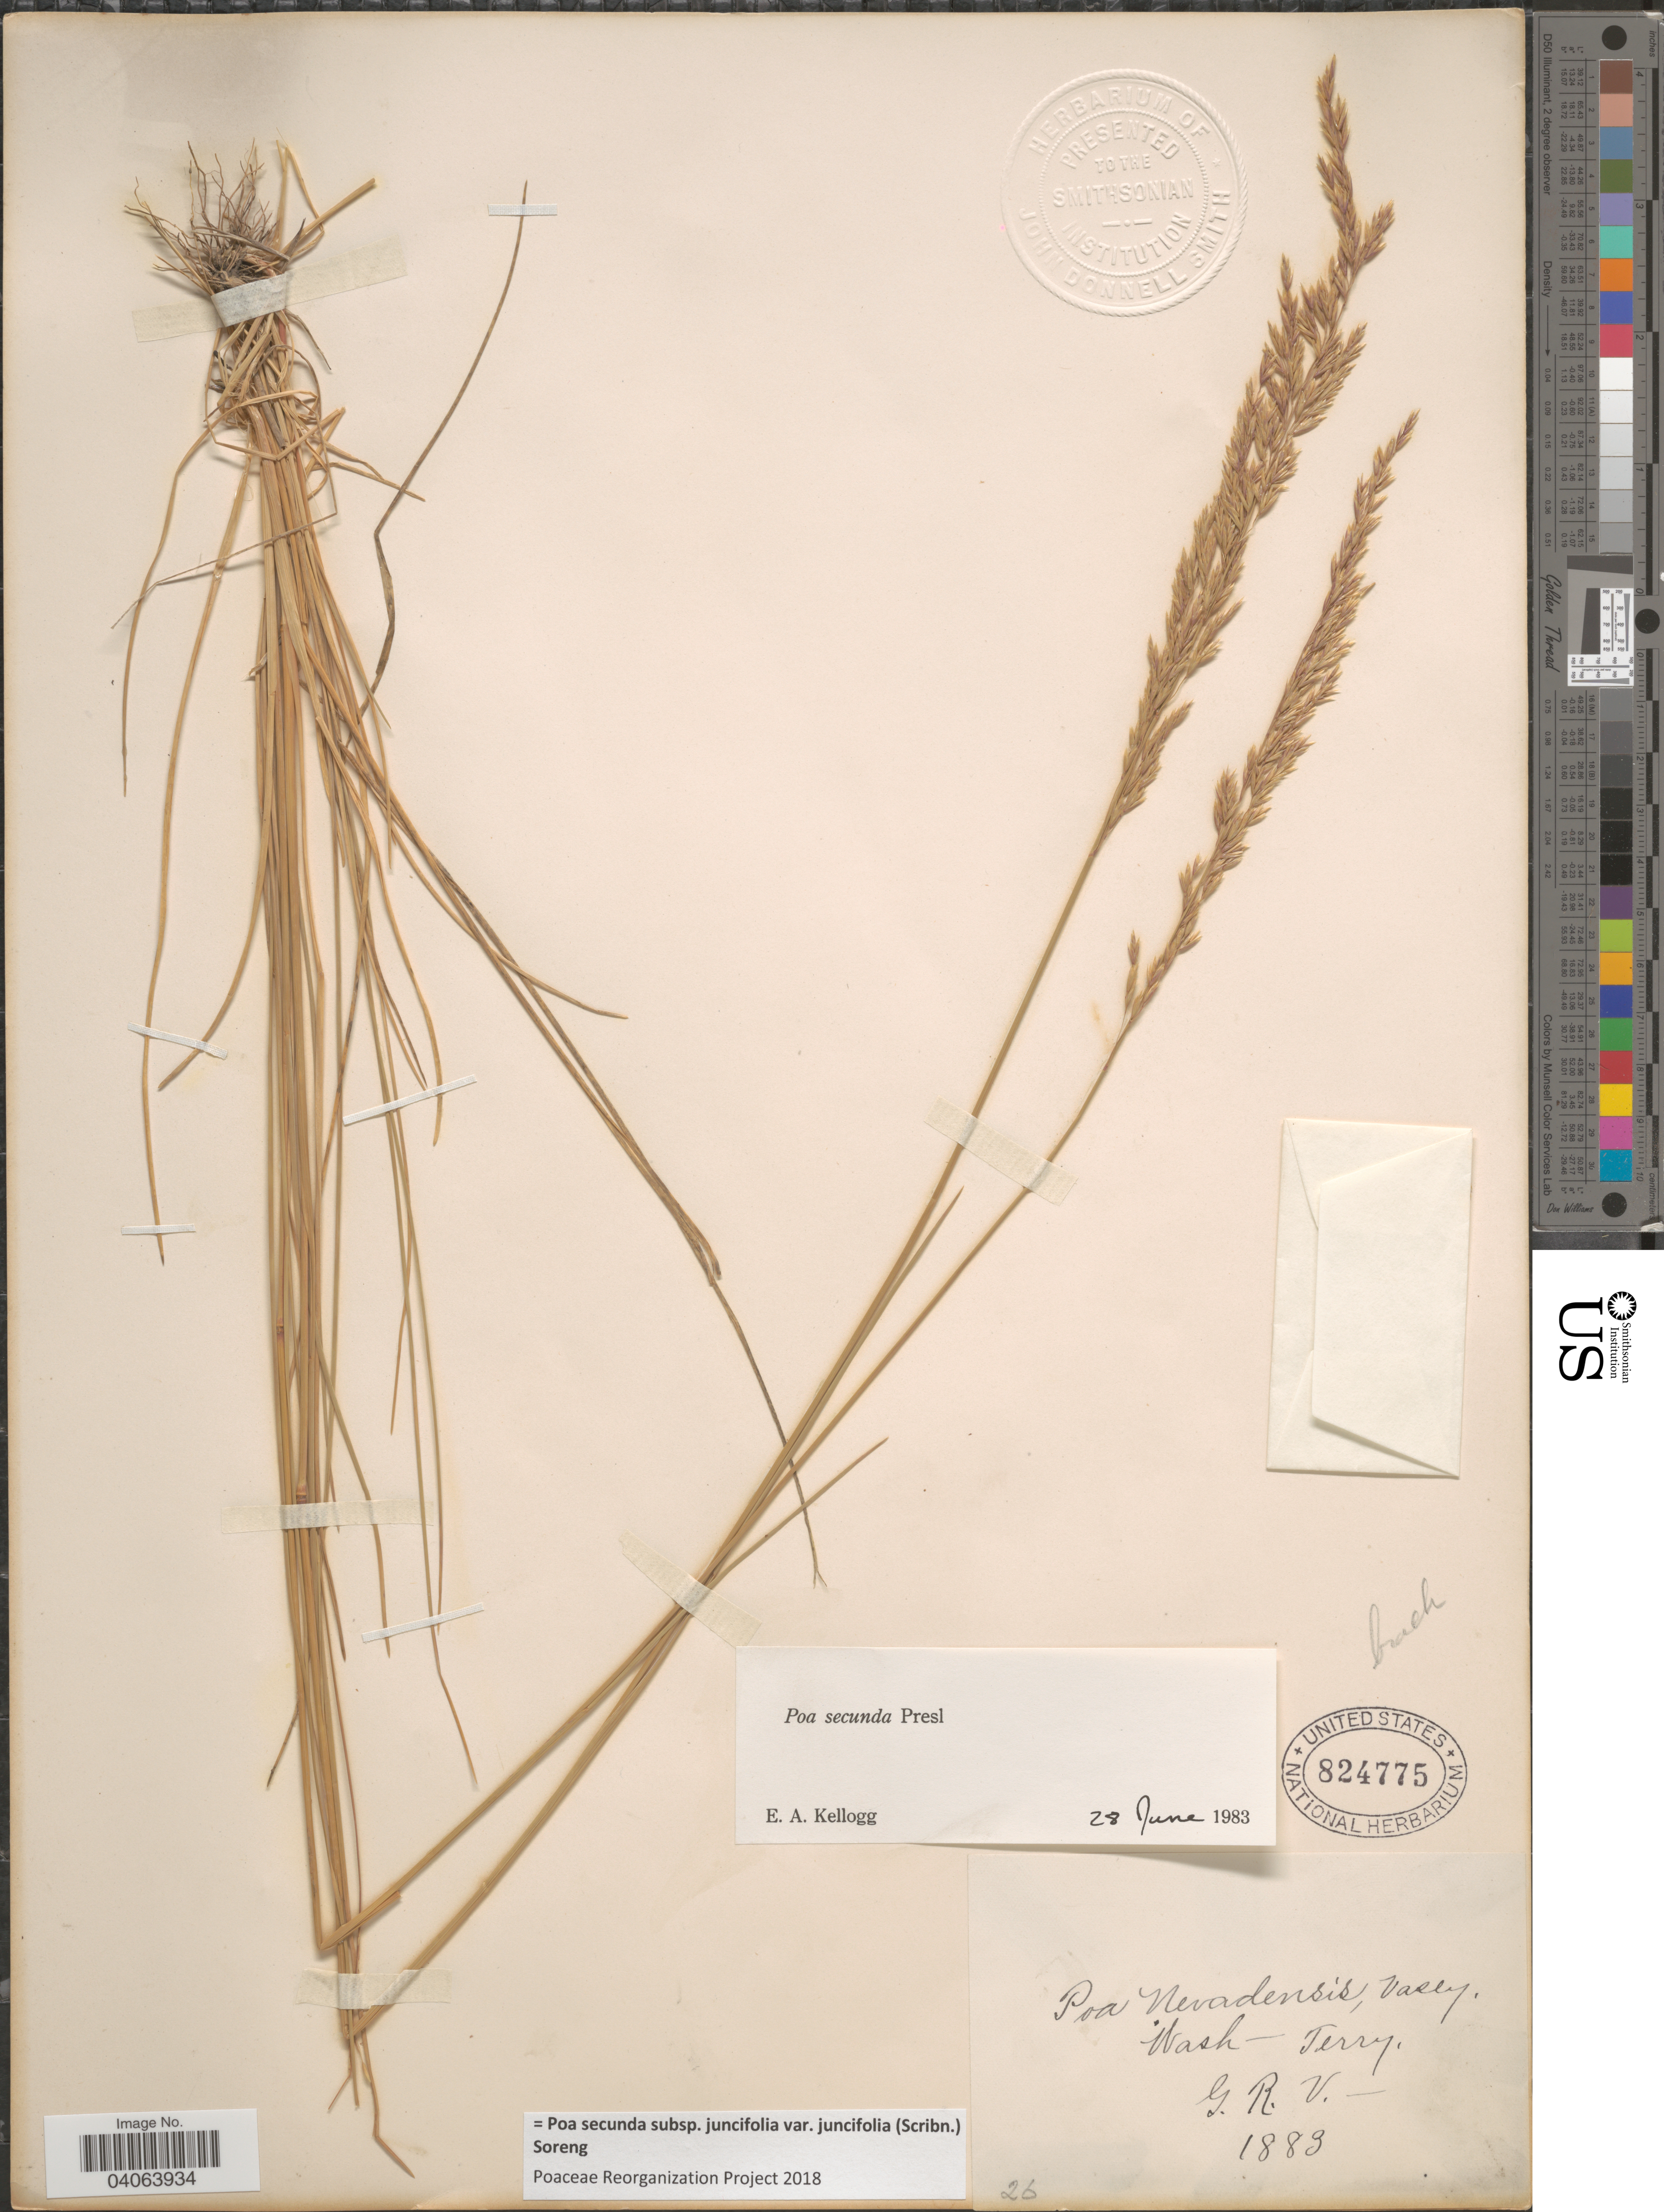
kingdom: Plantae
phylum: Tracheophyta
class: Liliopsida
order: Poales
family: Poaceae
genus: Poa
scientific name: Poa secunda subsp. juncifolia var. juncifolia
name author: (Scribn.) Soreng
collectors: G. R. V.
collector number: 26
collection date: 1883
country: United States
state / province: Washington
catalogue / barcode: US 824775